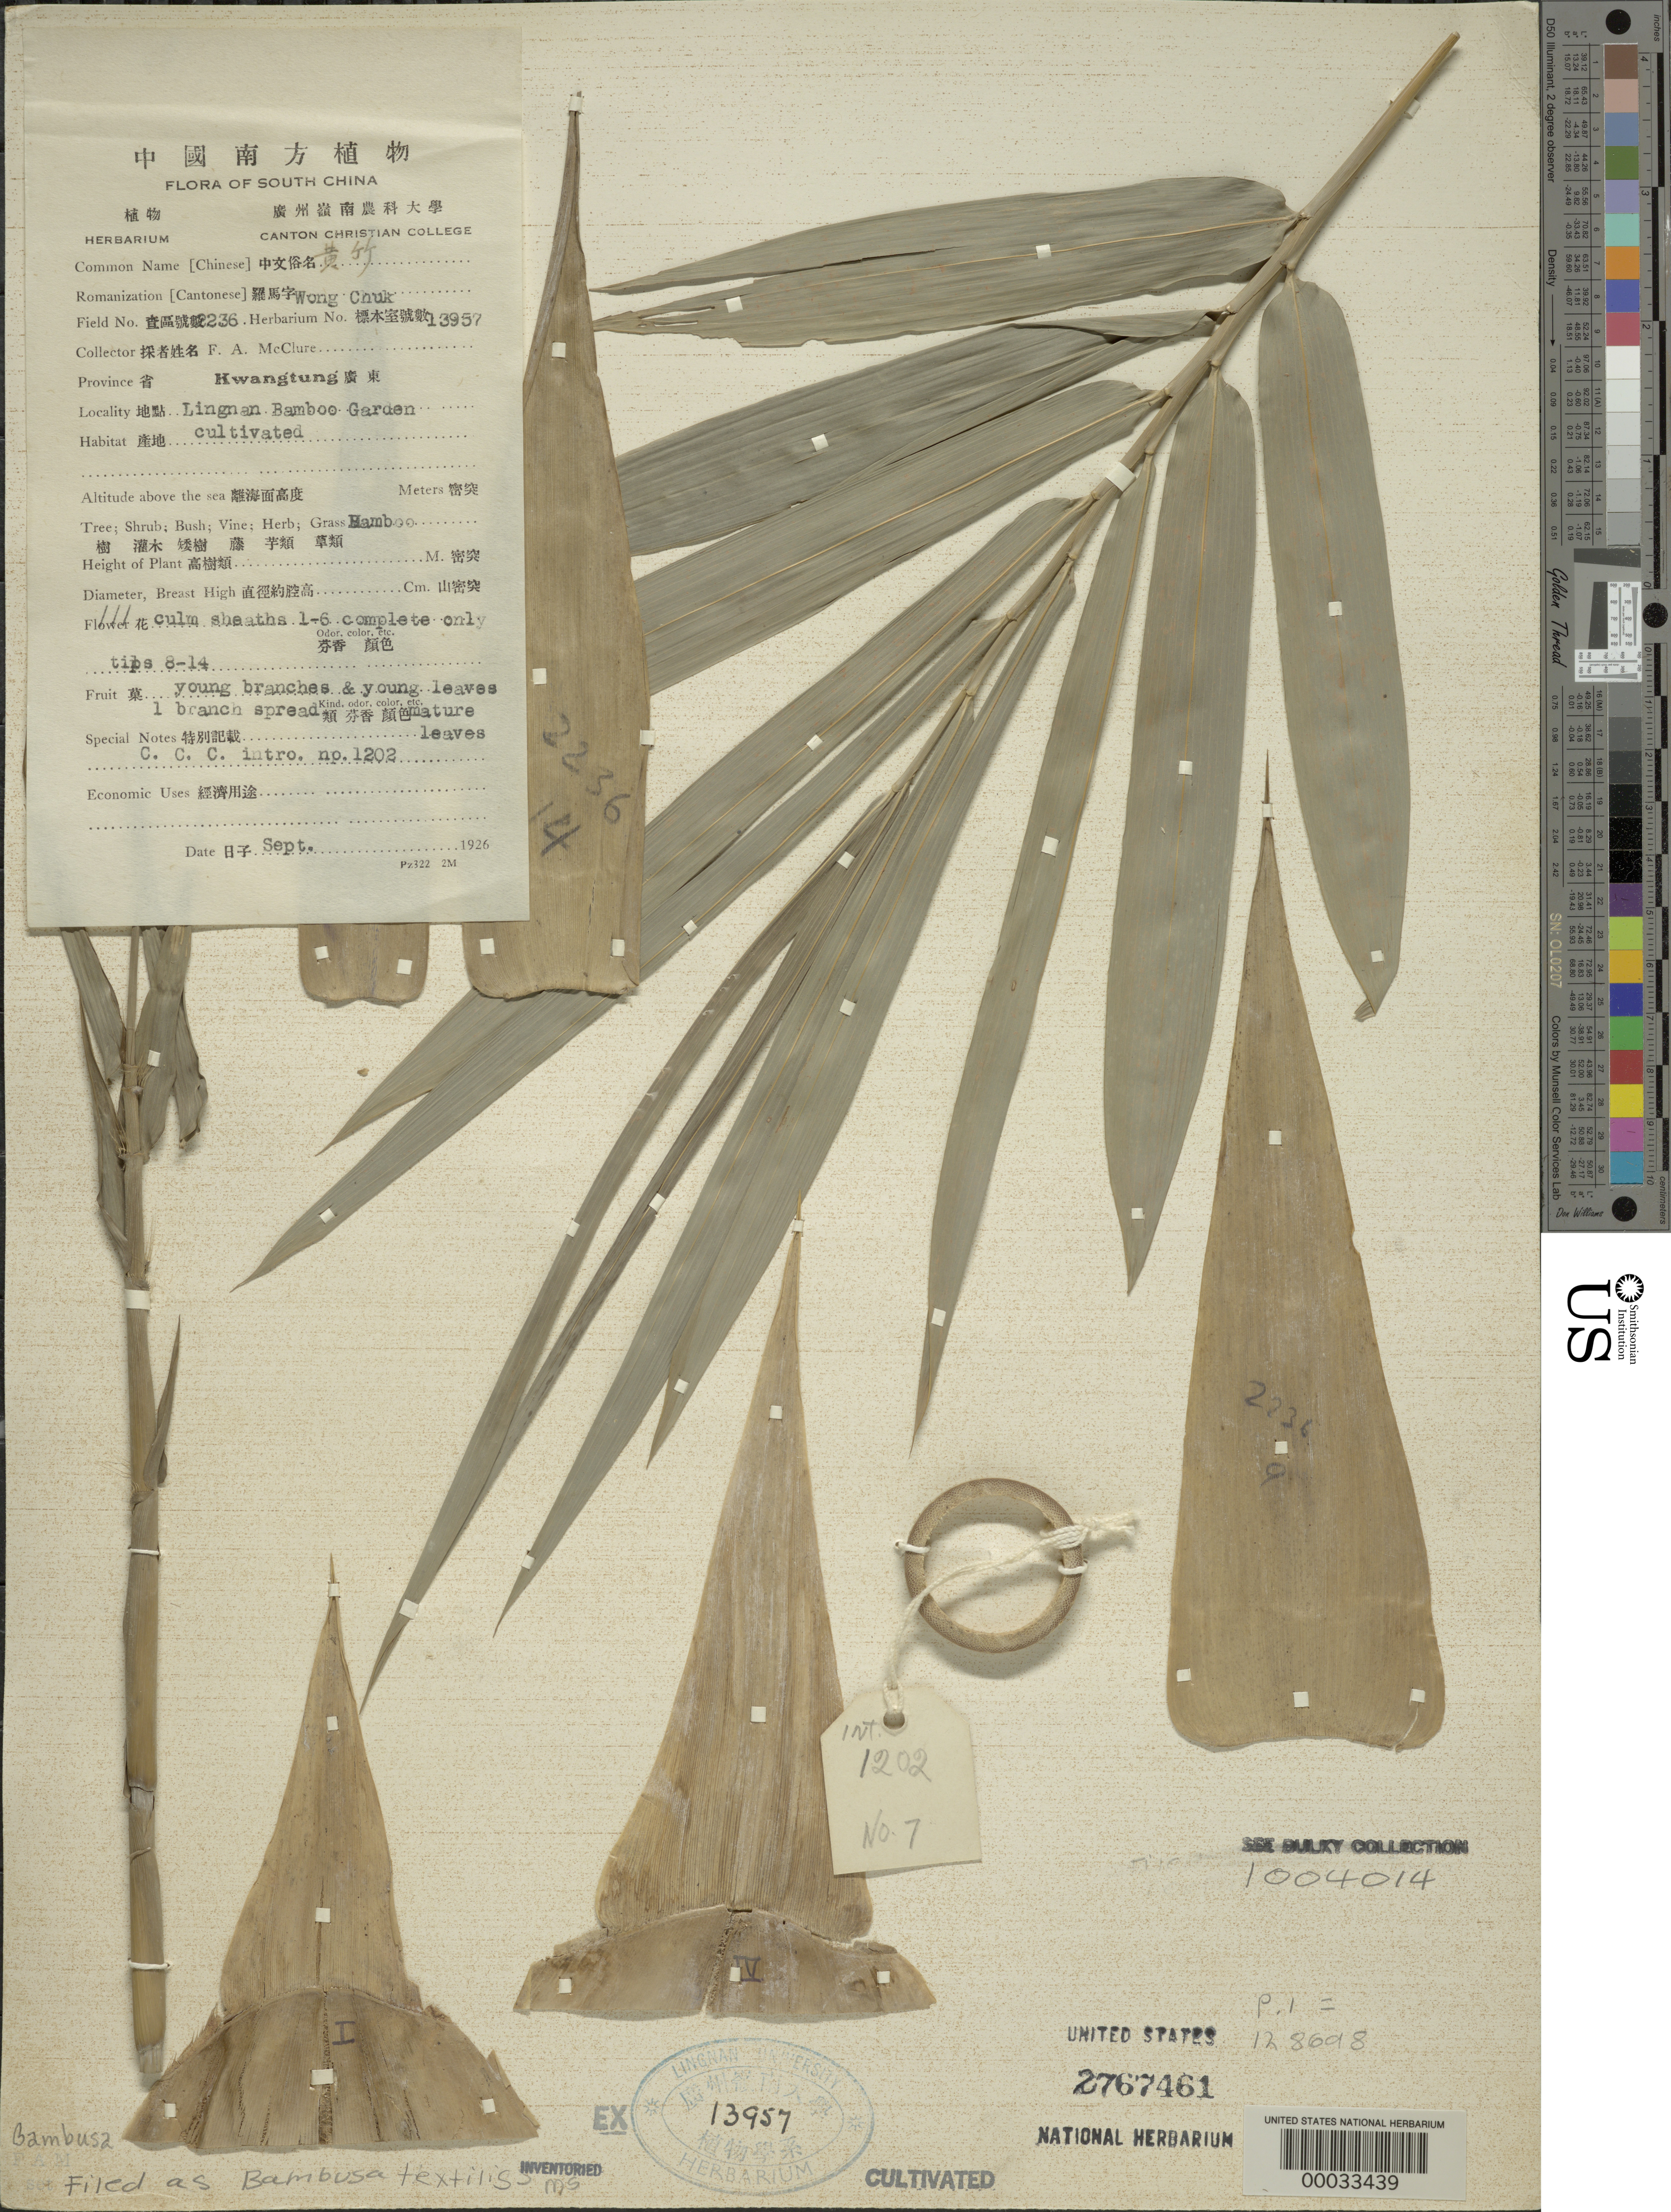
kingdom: Plantae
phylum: Tracheophyta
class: Liliopsida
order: Poales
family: Poaceae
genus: Bambusa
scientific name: Bambusa textilis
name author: McClure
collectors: F. A. McClure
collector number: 2236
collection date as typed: Sep 1926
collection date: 1926-09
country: China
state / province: Guangdong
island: Honam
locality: Lingnan university bamboo garden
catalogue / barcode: US 2767461